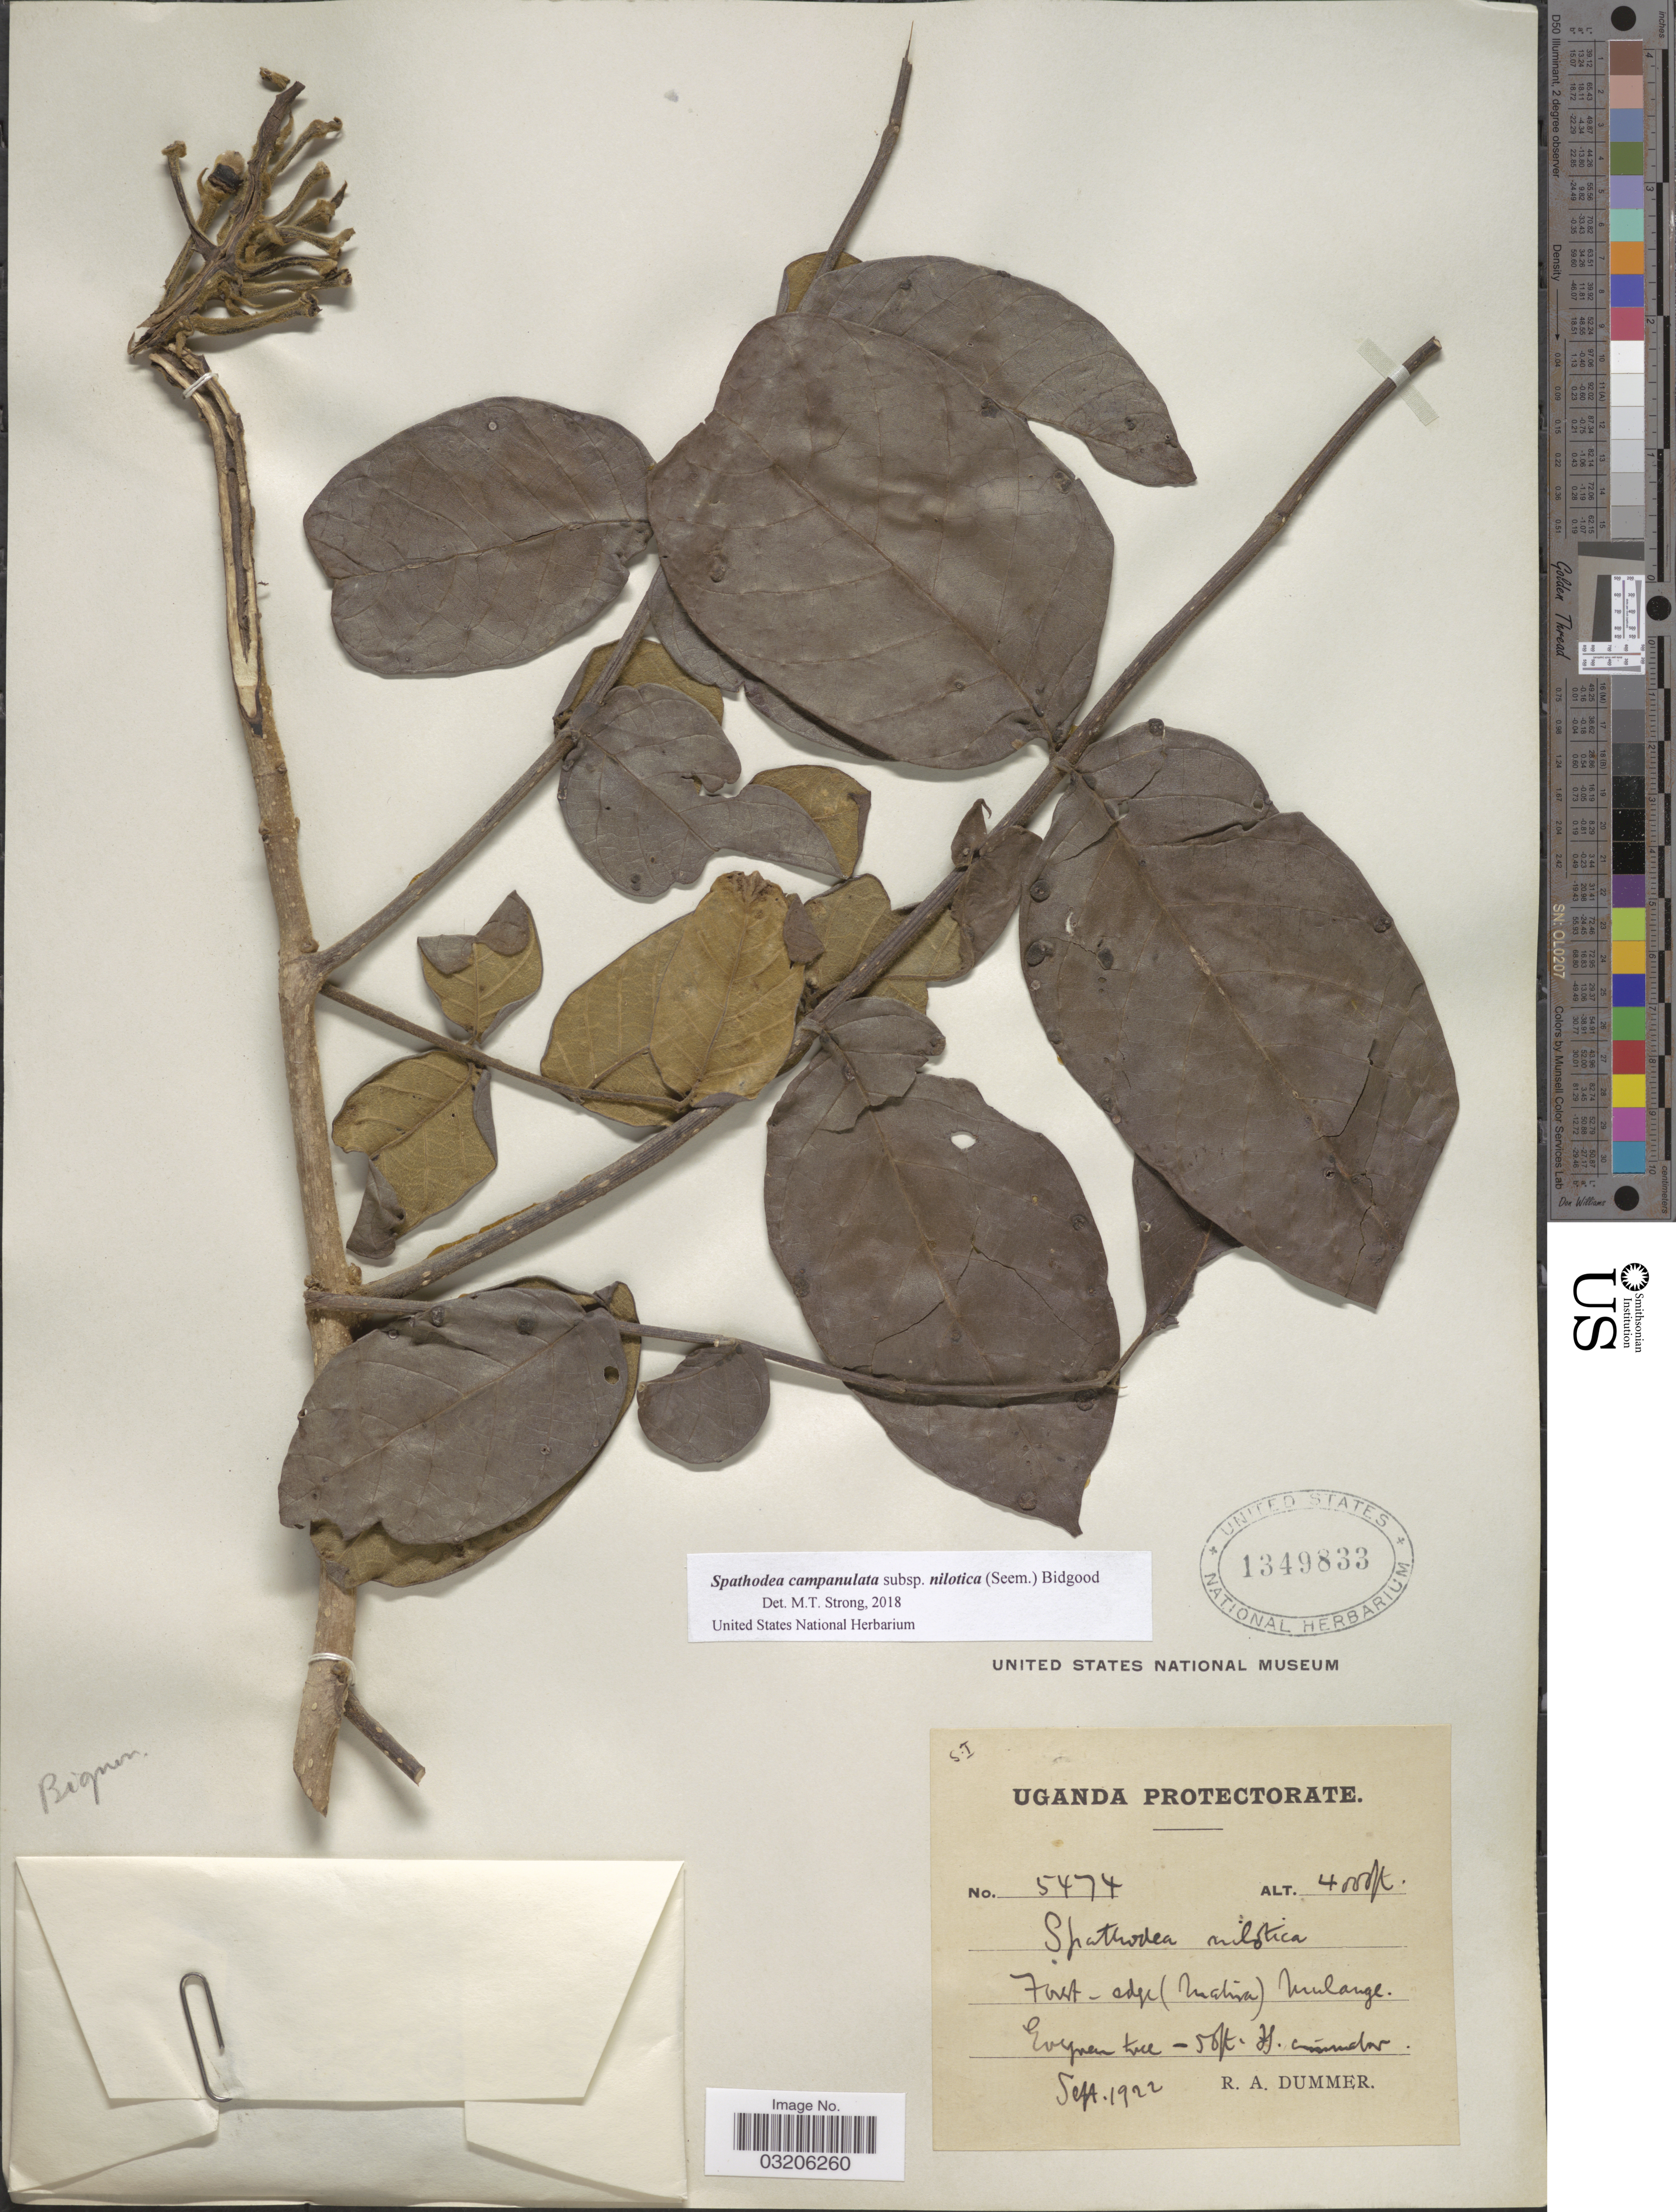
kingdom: Plantae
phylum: Tracheophyta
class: Magnoliopsida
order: Lamiales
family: Bignoniaceae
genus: Spathodea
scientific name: Spathodea campanulata subsp. nilotica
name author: (Seem.) Bidgood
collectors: R. Dümmer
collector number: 5474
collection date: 1922-09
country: Uganda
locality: Forest-edge (Mabira), Mulange.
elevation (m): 1219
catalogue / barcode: US 1349833